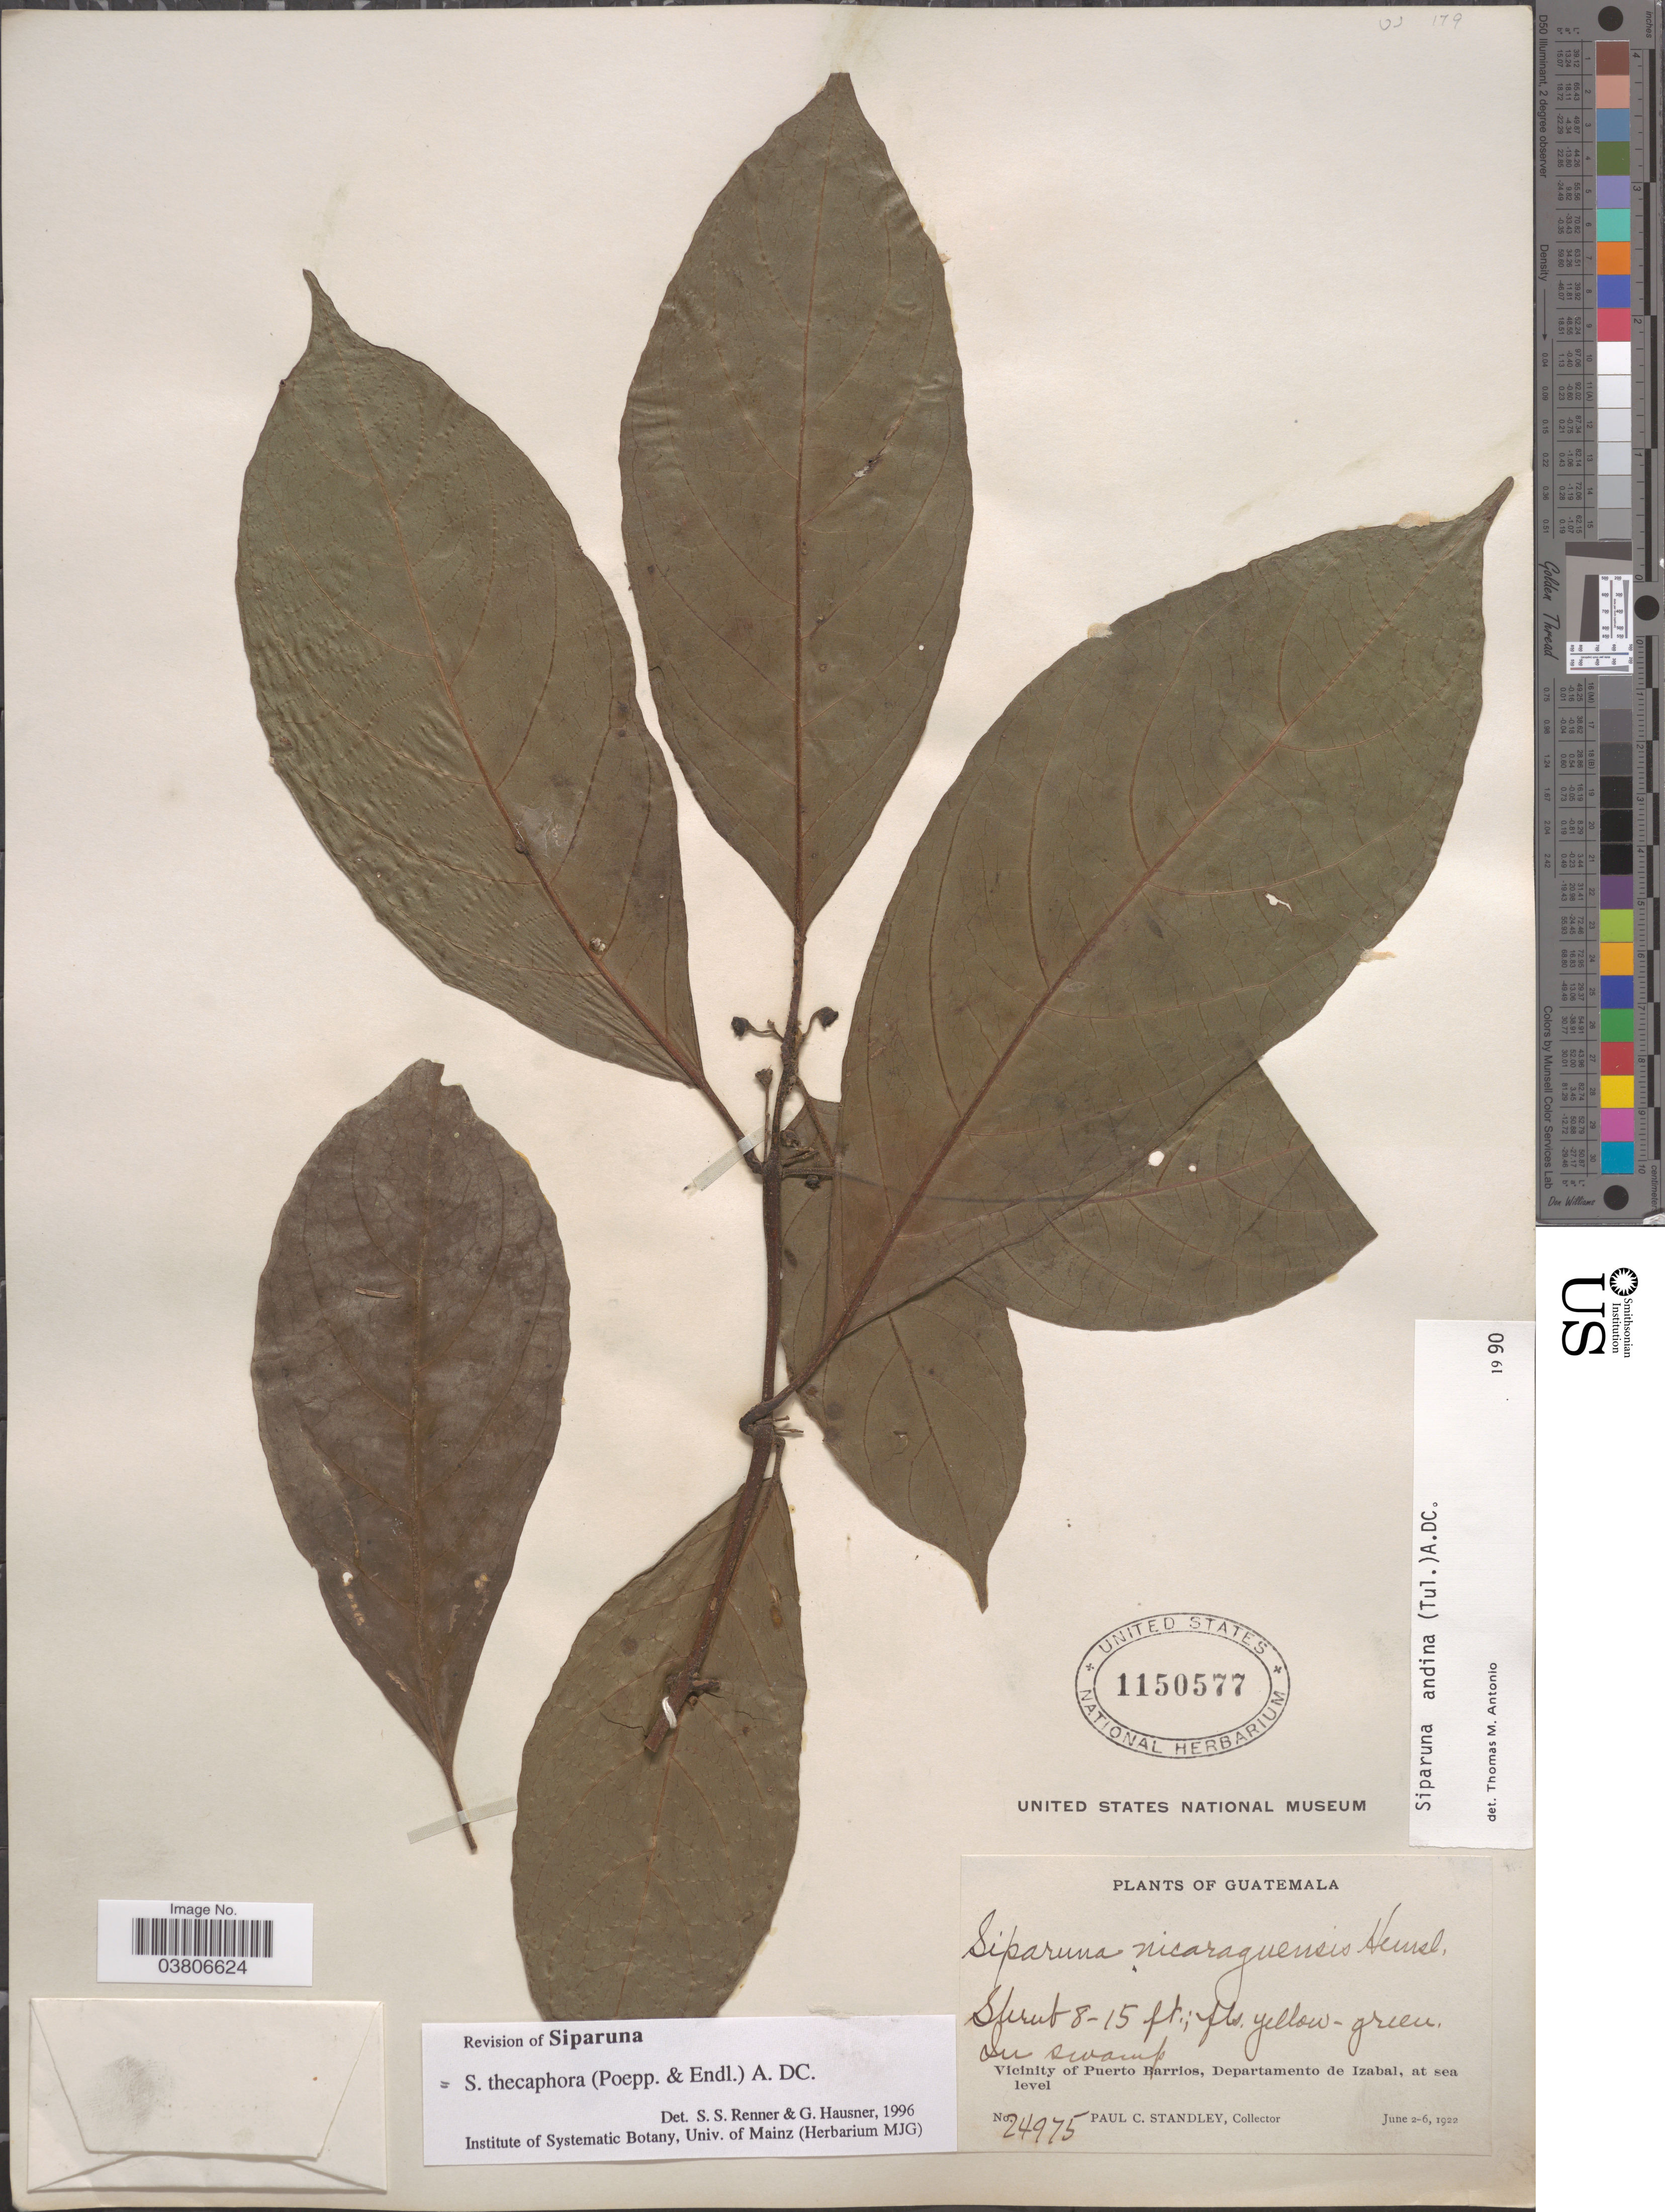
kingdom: Plantae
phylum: Tracheophyta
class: Magnoliopsida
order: Laurales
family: Siparunaceae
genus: Siparuna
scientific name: Siparuna thecaphora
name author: (Poepp. & Endl.) A. DC.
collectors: P. C. Standley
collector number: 24975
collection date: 1922-06-02/1922-06-06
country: Guatemala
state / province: Izabal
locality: Vicinity of Puerto Barrios, Departamento de Izabal.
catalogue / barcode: US 1150577